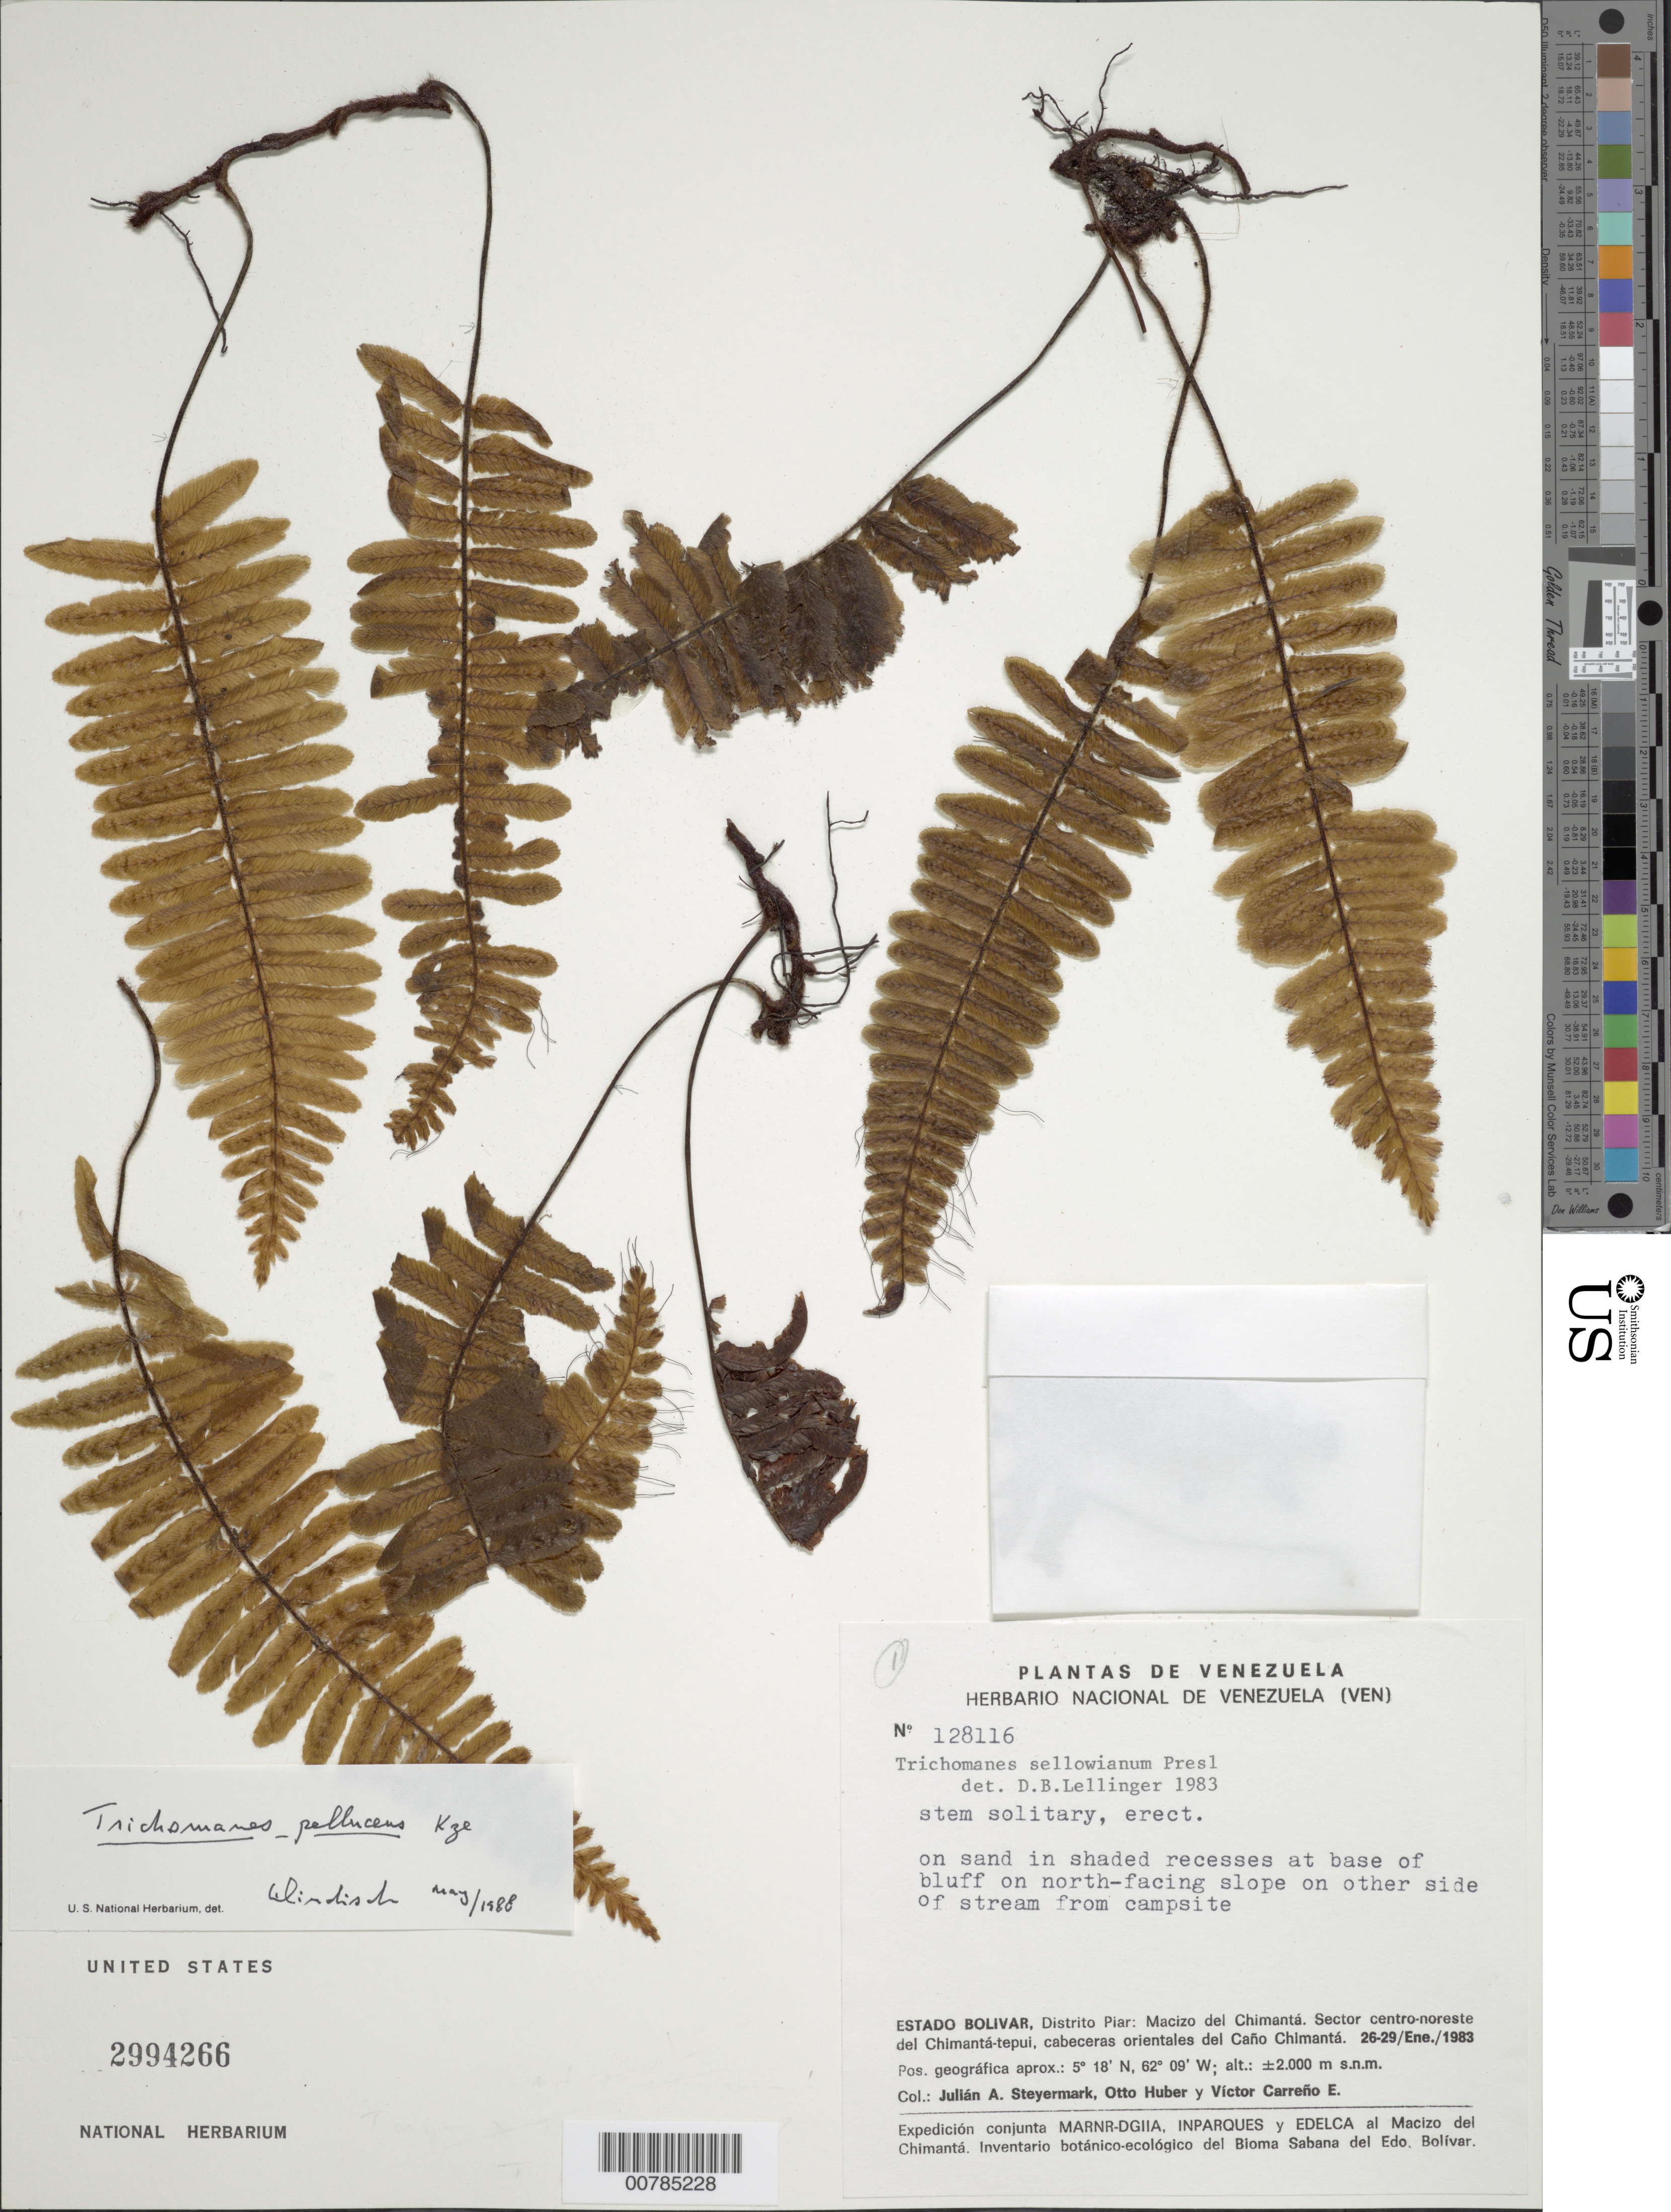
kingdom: Plantae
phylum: Tracheophyta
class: Polypodiopsida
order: Hymenophyllales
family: Hymenophyllaceae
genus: Trichomanes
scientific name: Trichomanes pellucens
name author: Kunze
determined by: Windisch, Paulo Guenter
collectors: J. Steyermark, O. Huber & V. Carreño E.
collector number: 128116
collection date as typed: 26-Jan-83 to 29-Jan-83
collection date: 1983-01-26/1983-01-29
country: Venezuela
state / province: Bolívar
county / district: Piar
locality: Macizo del Chimantá, sector centro-noreste del Chimantá-tepuí, cabeceras orientales del Caño Chimantá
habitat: On sand in shaded recesses at base of bluff on N-facing slope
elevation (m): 2000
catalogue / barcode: US 2994266